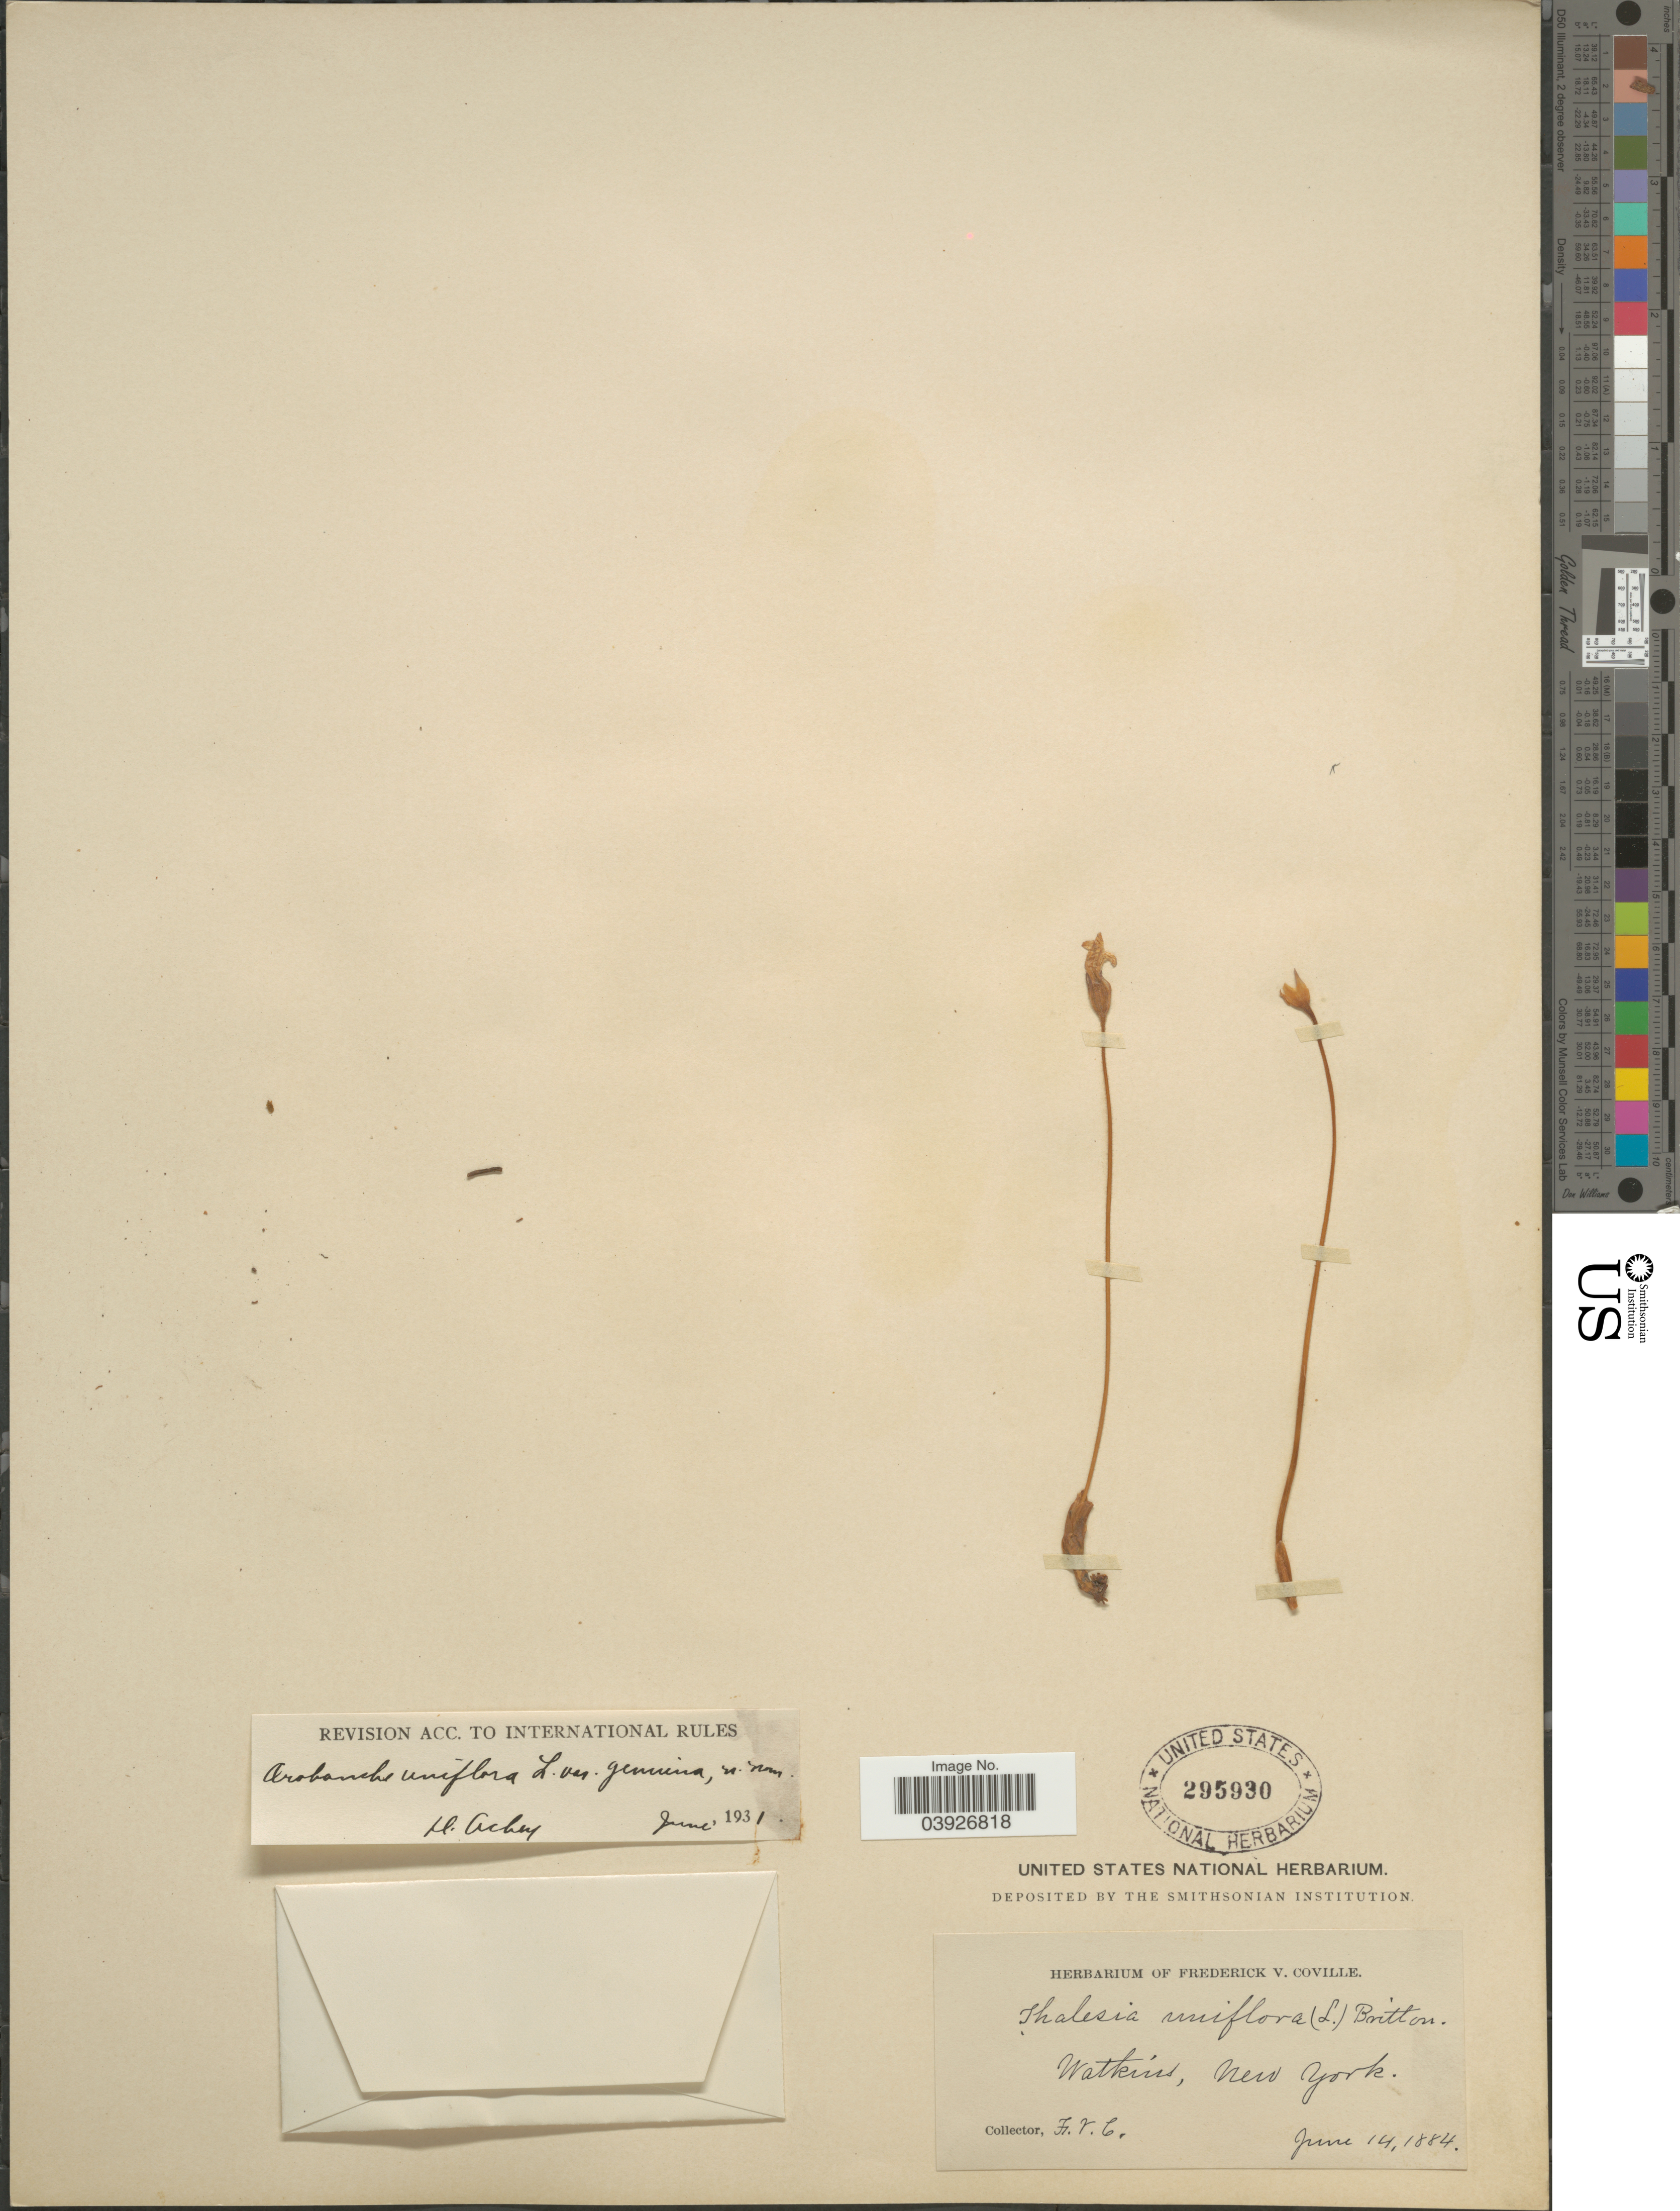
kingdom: Plantae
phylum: Tracheophyta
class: Magnoliopsida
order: Lamiales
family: Orobanchaceae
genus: Aphyllon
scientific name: Aphyllon uniflorum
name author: A. Gray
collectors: F. V. Coville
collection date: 1884-06-14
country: United States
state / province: New York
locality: Watkins.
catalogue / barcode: US 295930